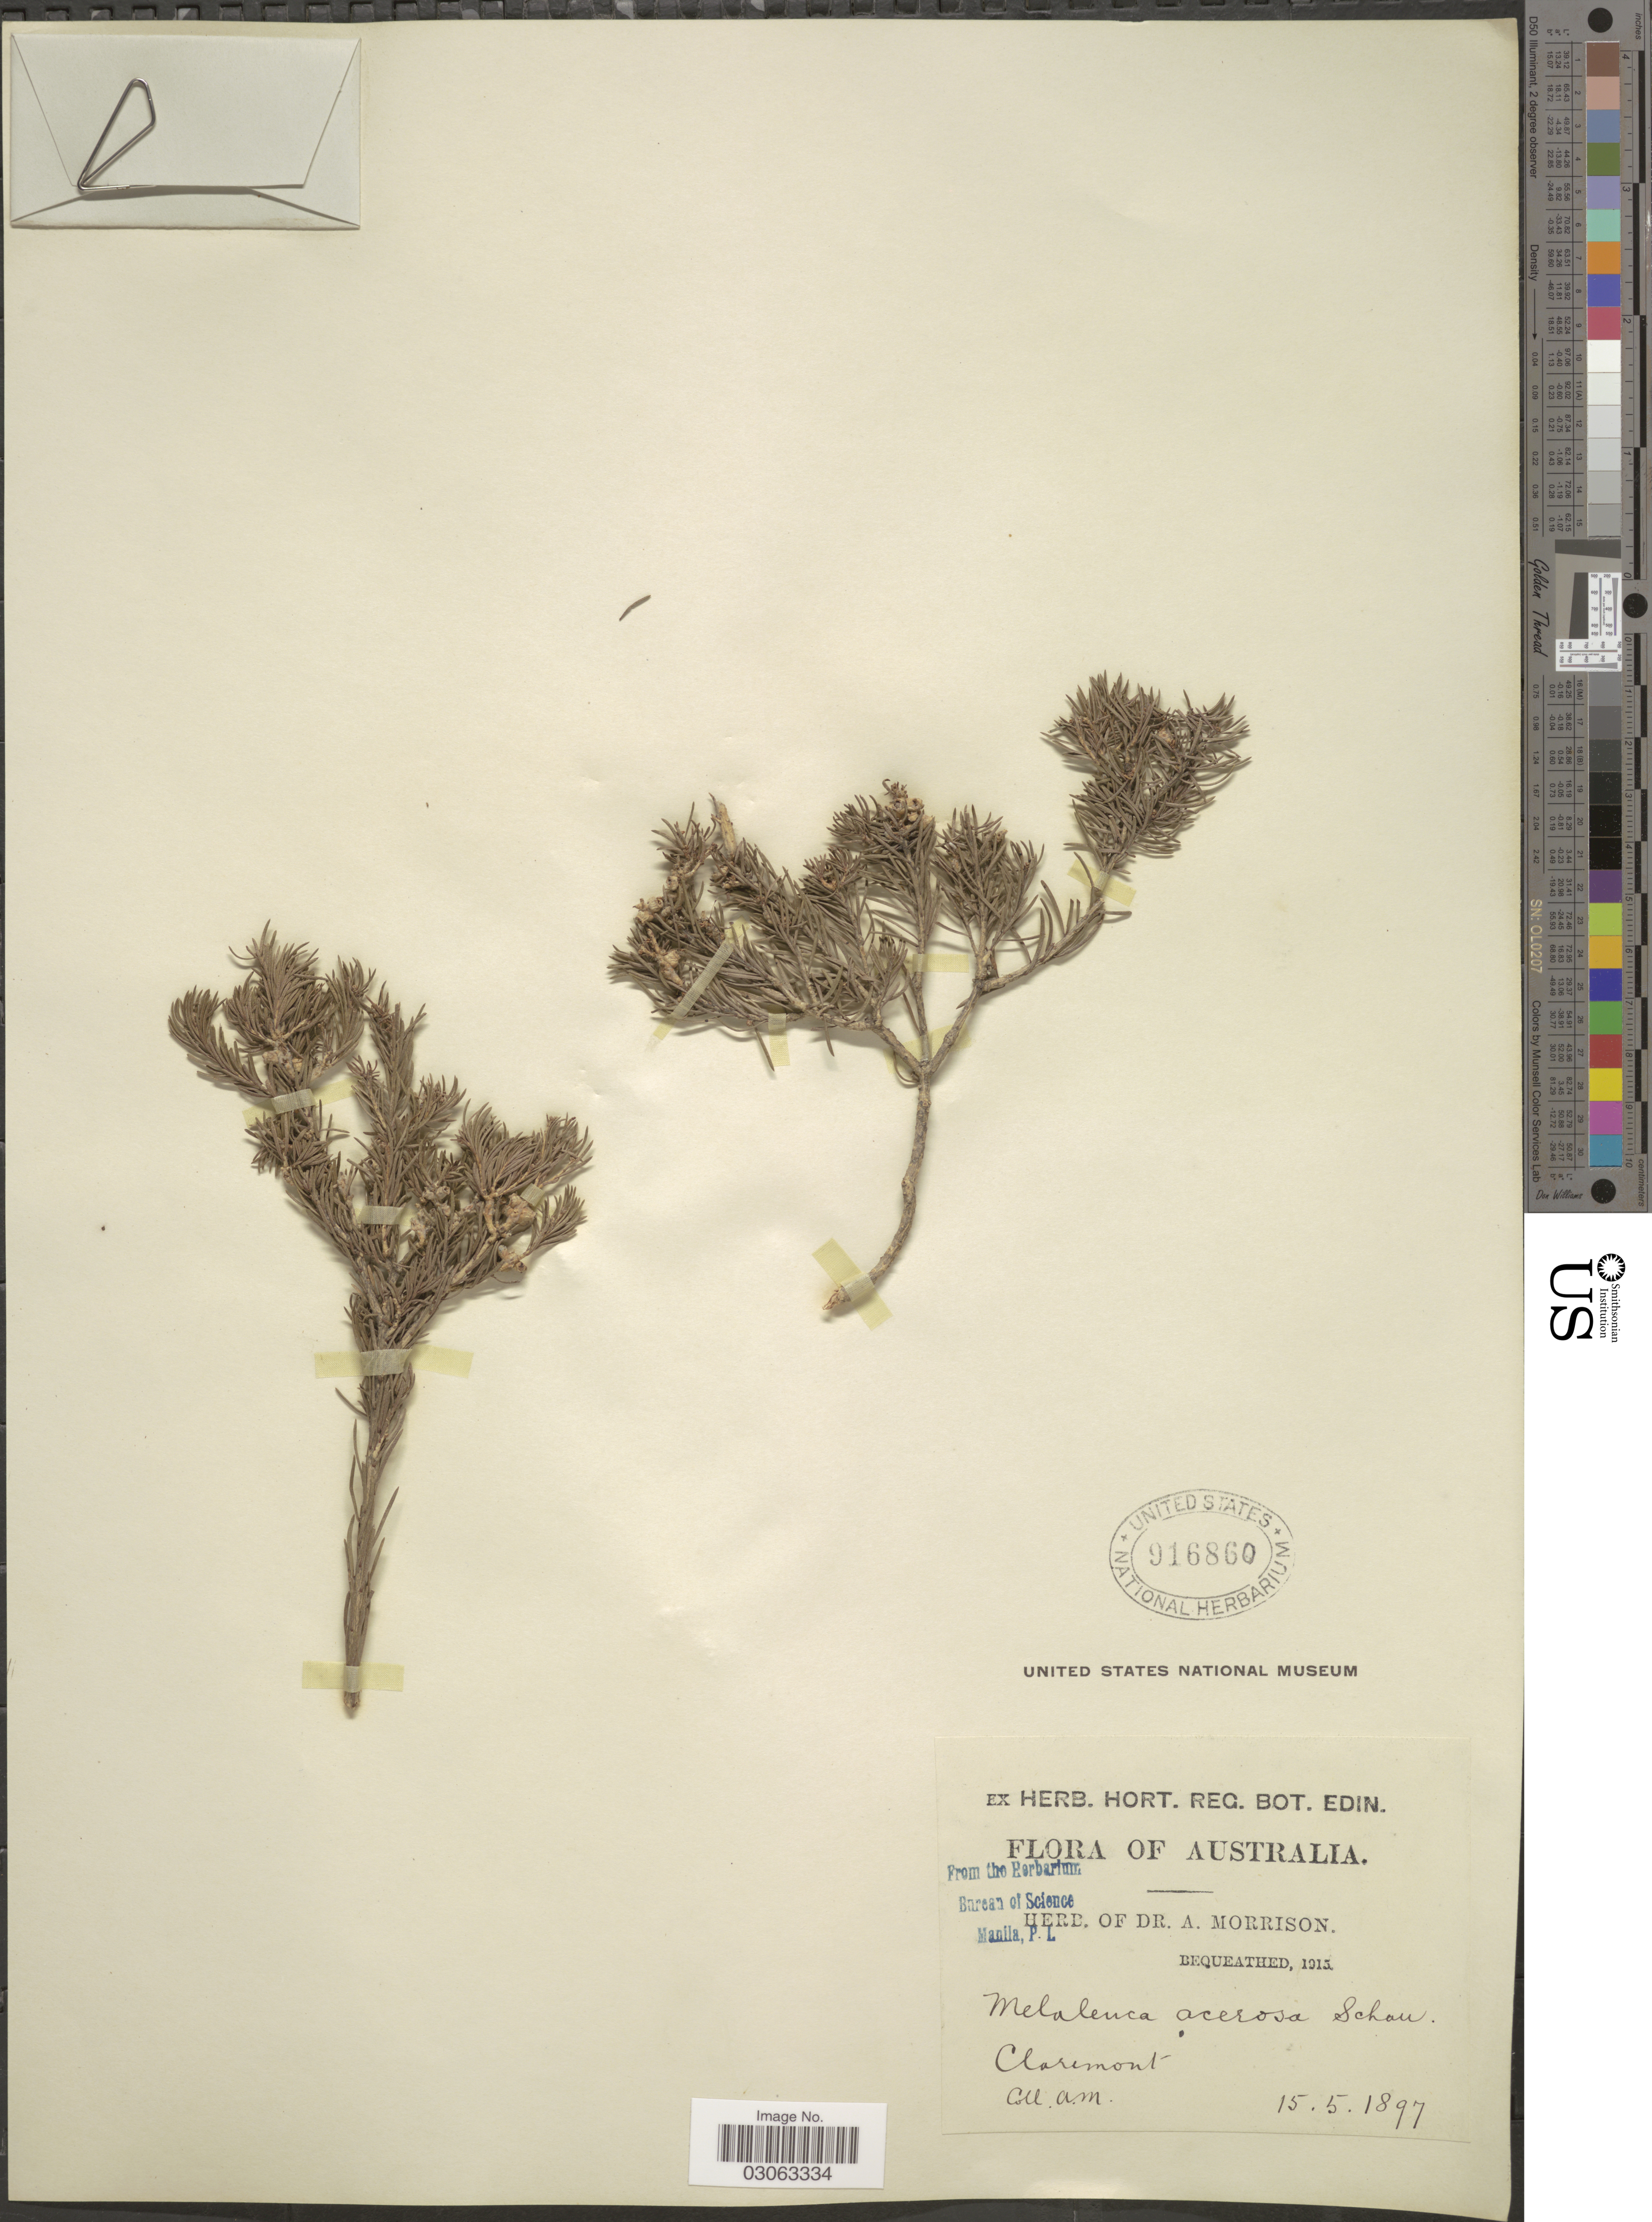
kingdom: Plantae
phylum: Tracheophyta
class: Magnoliopsida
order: Myrtales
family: Myrtaceae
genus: Melaleuca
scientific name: Melaleuca systena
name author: Craven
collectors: A. Morrison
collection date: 1897-05-15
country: Australia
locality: Claremont.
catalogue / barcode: US 916860